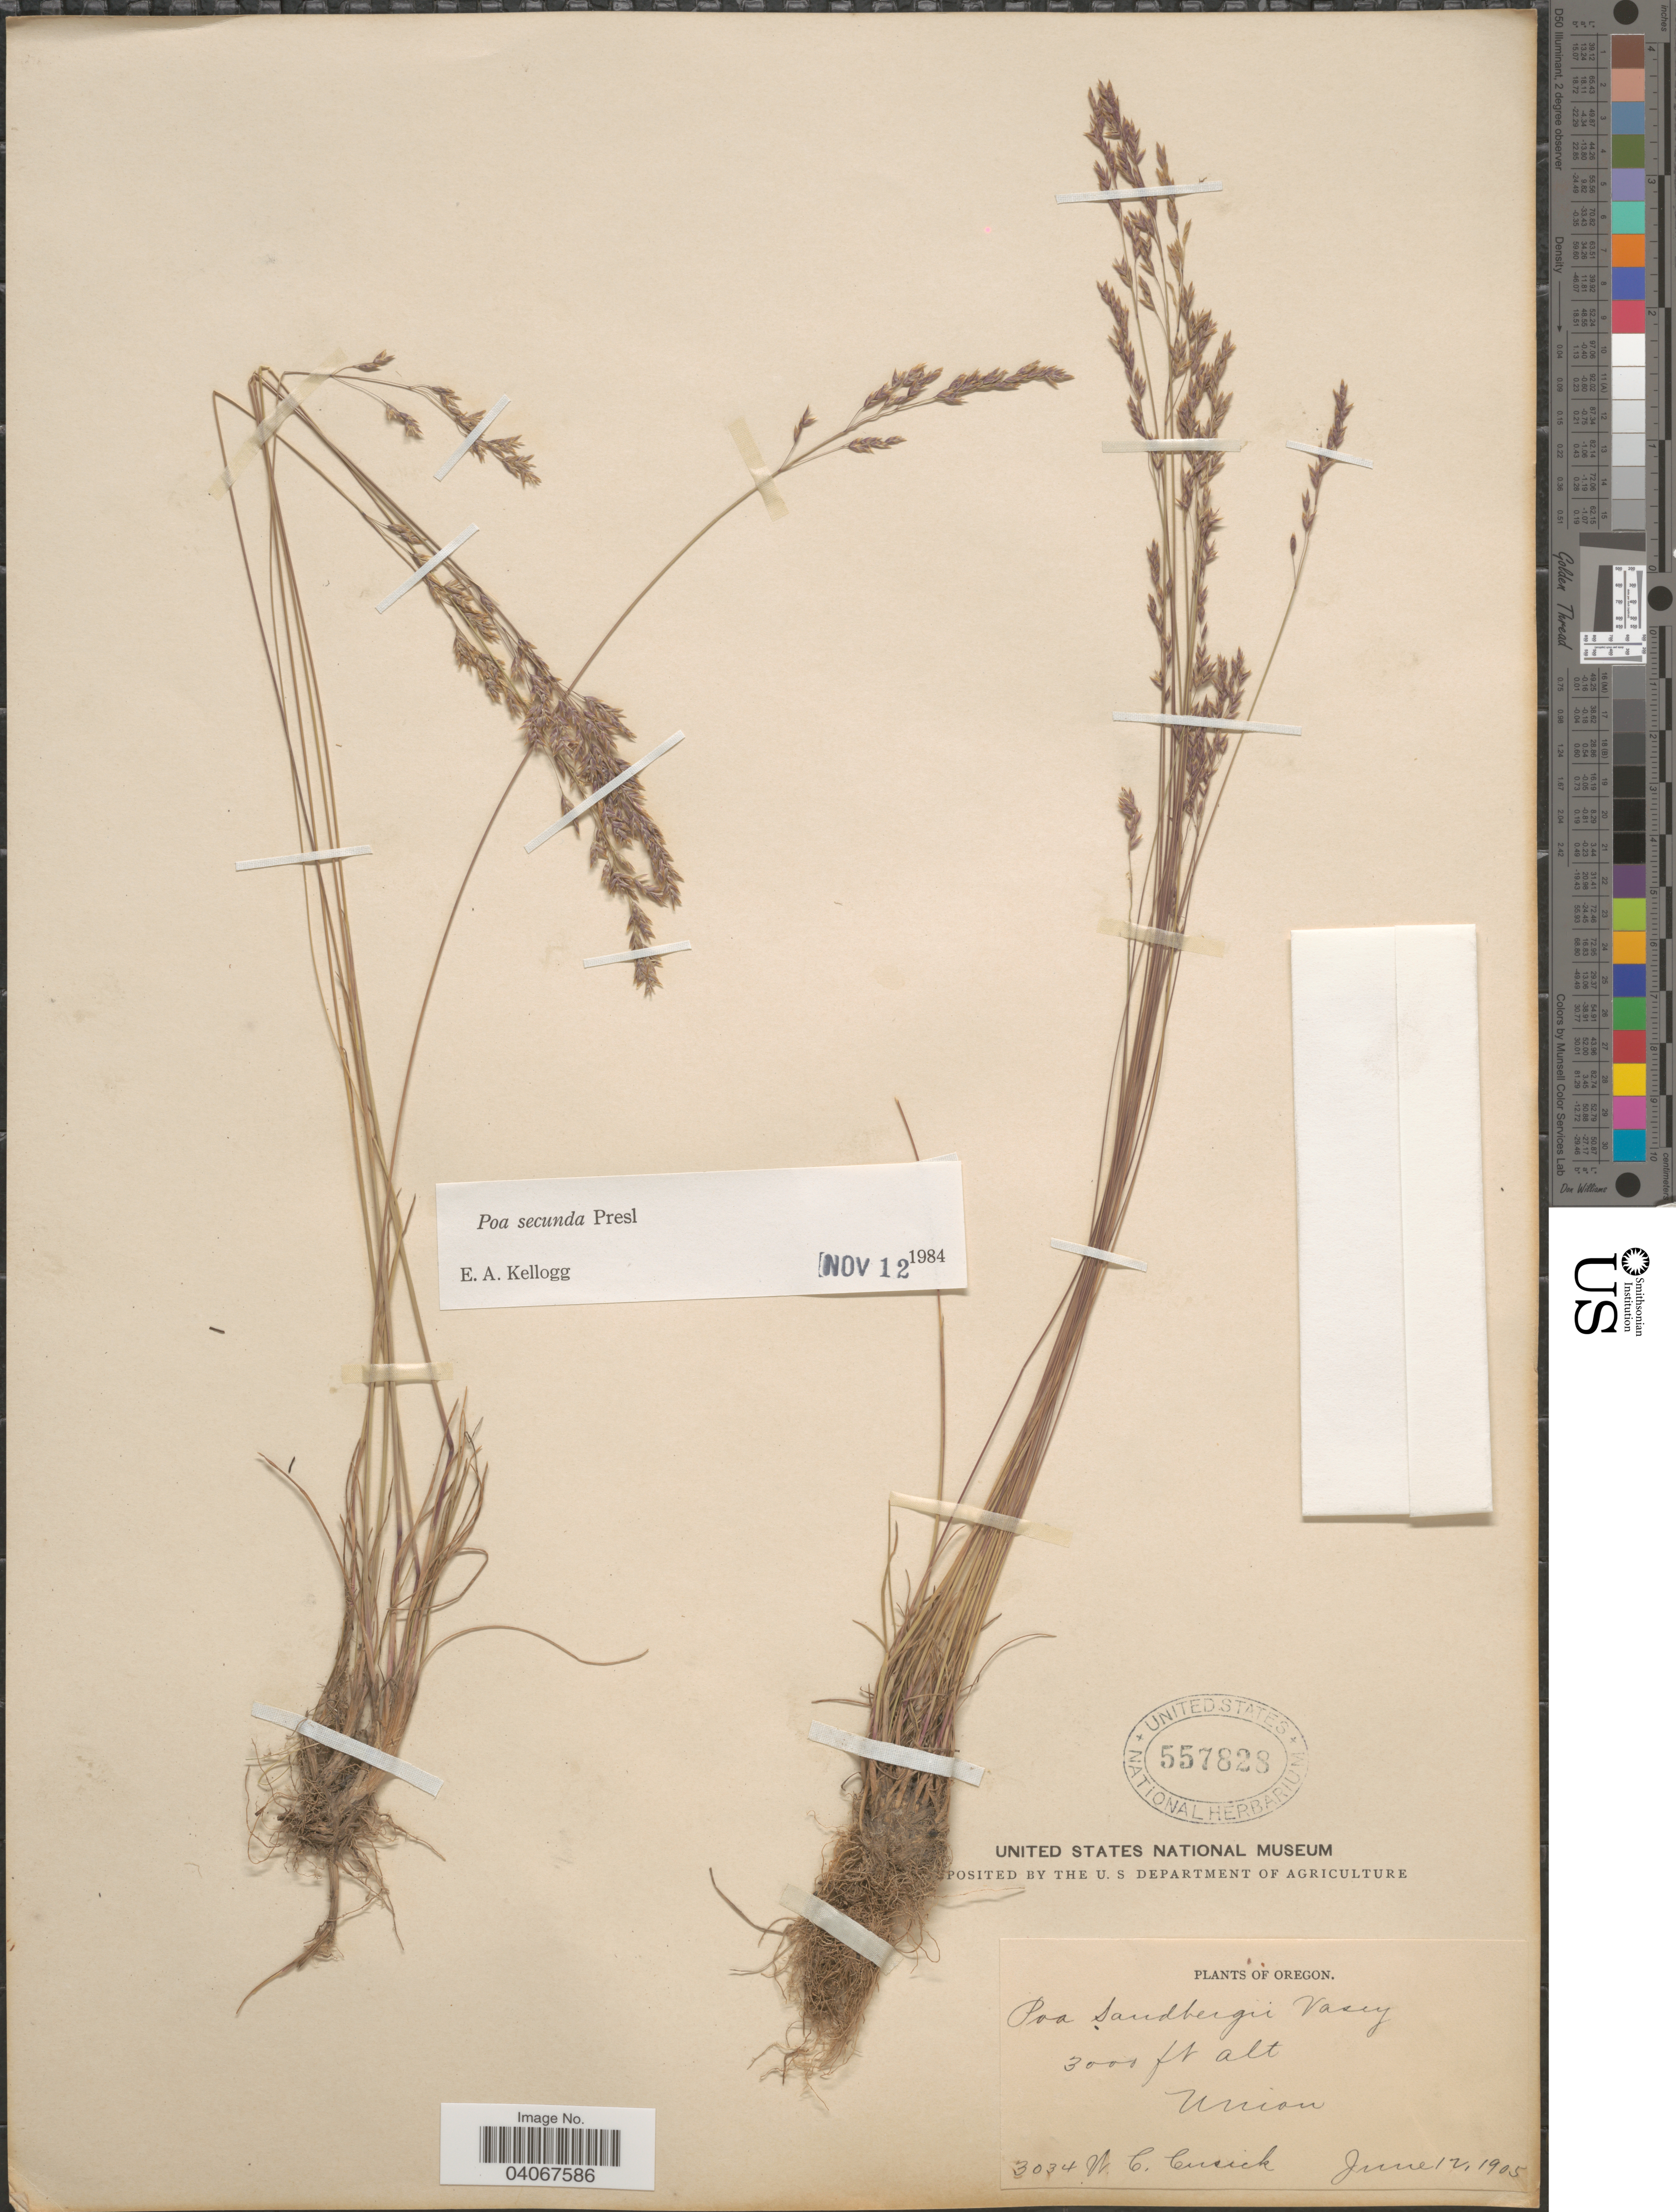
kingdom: Plantae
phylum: Tracheophyta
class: Liliopsida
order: Poales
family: Poaceae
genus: Poa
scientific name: Poa secunda subsp. secunda var. secunda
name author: J. Presl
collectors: W. C. Cusick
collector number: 3034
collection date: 1905-06-12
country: United States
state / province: Oregon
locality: Union.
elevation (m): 914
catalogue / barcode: US 557828